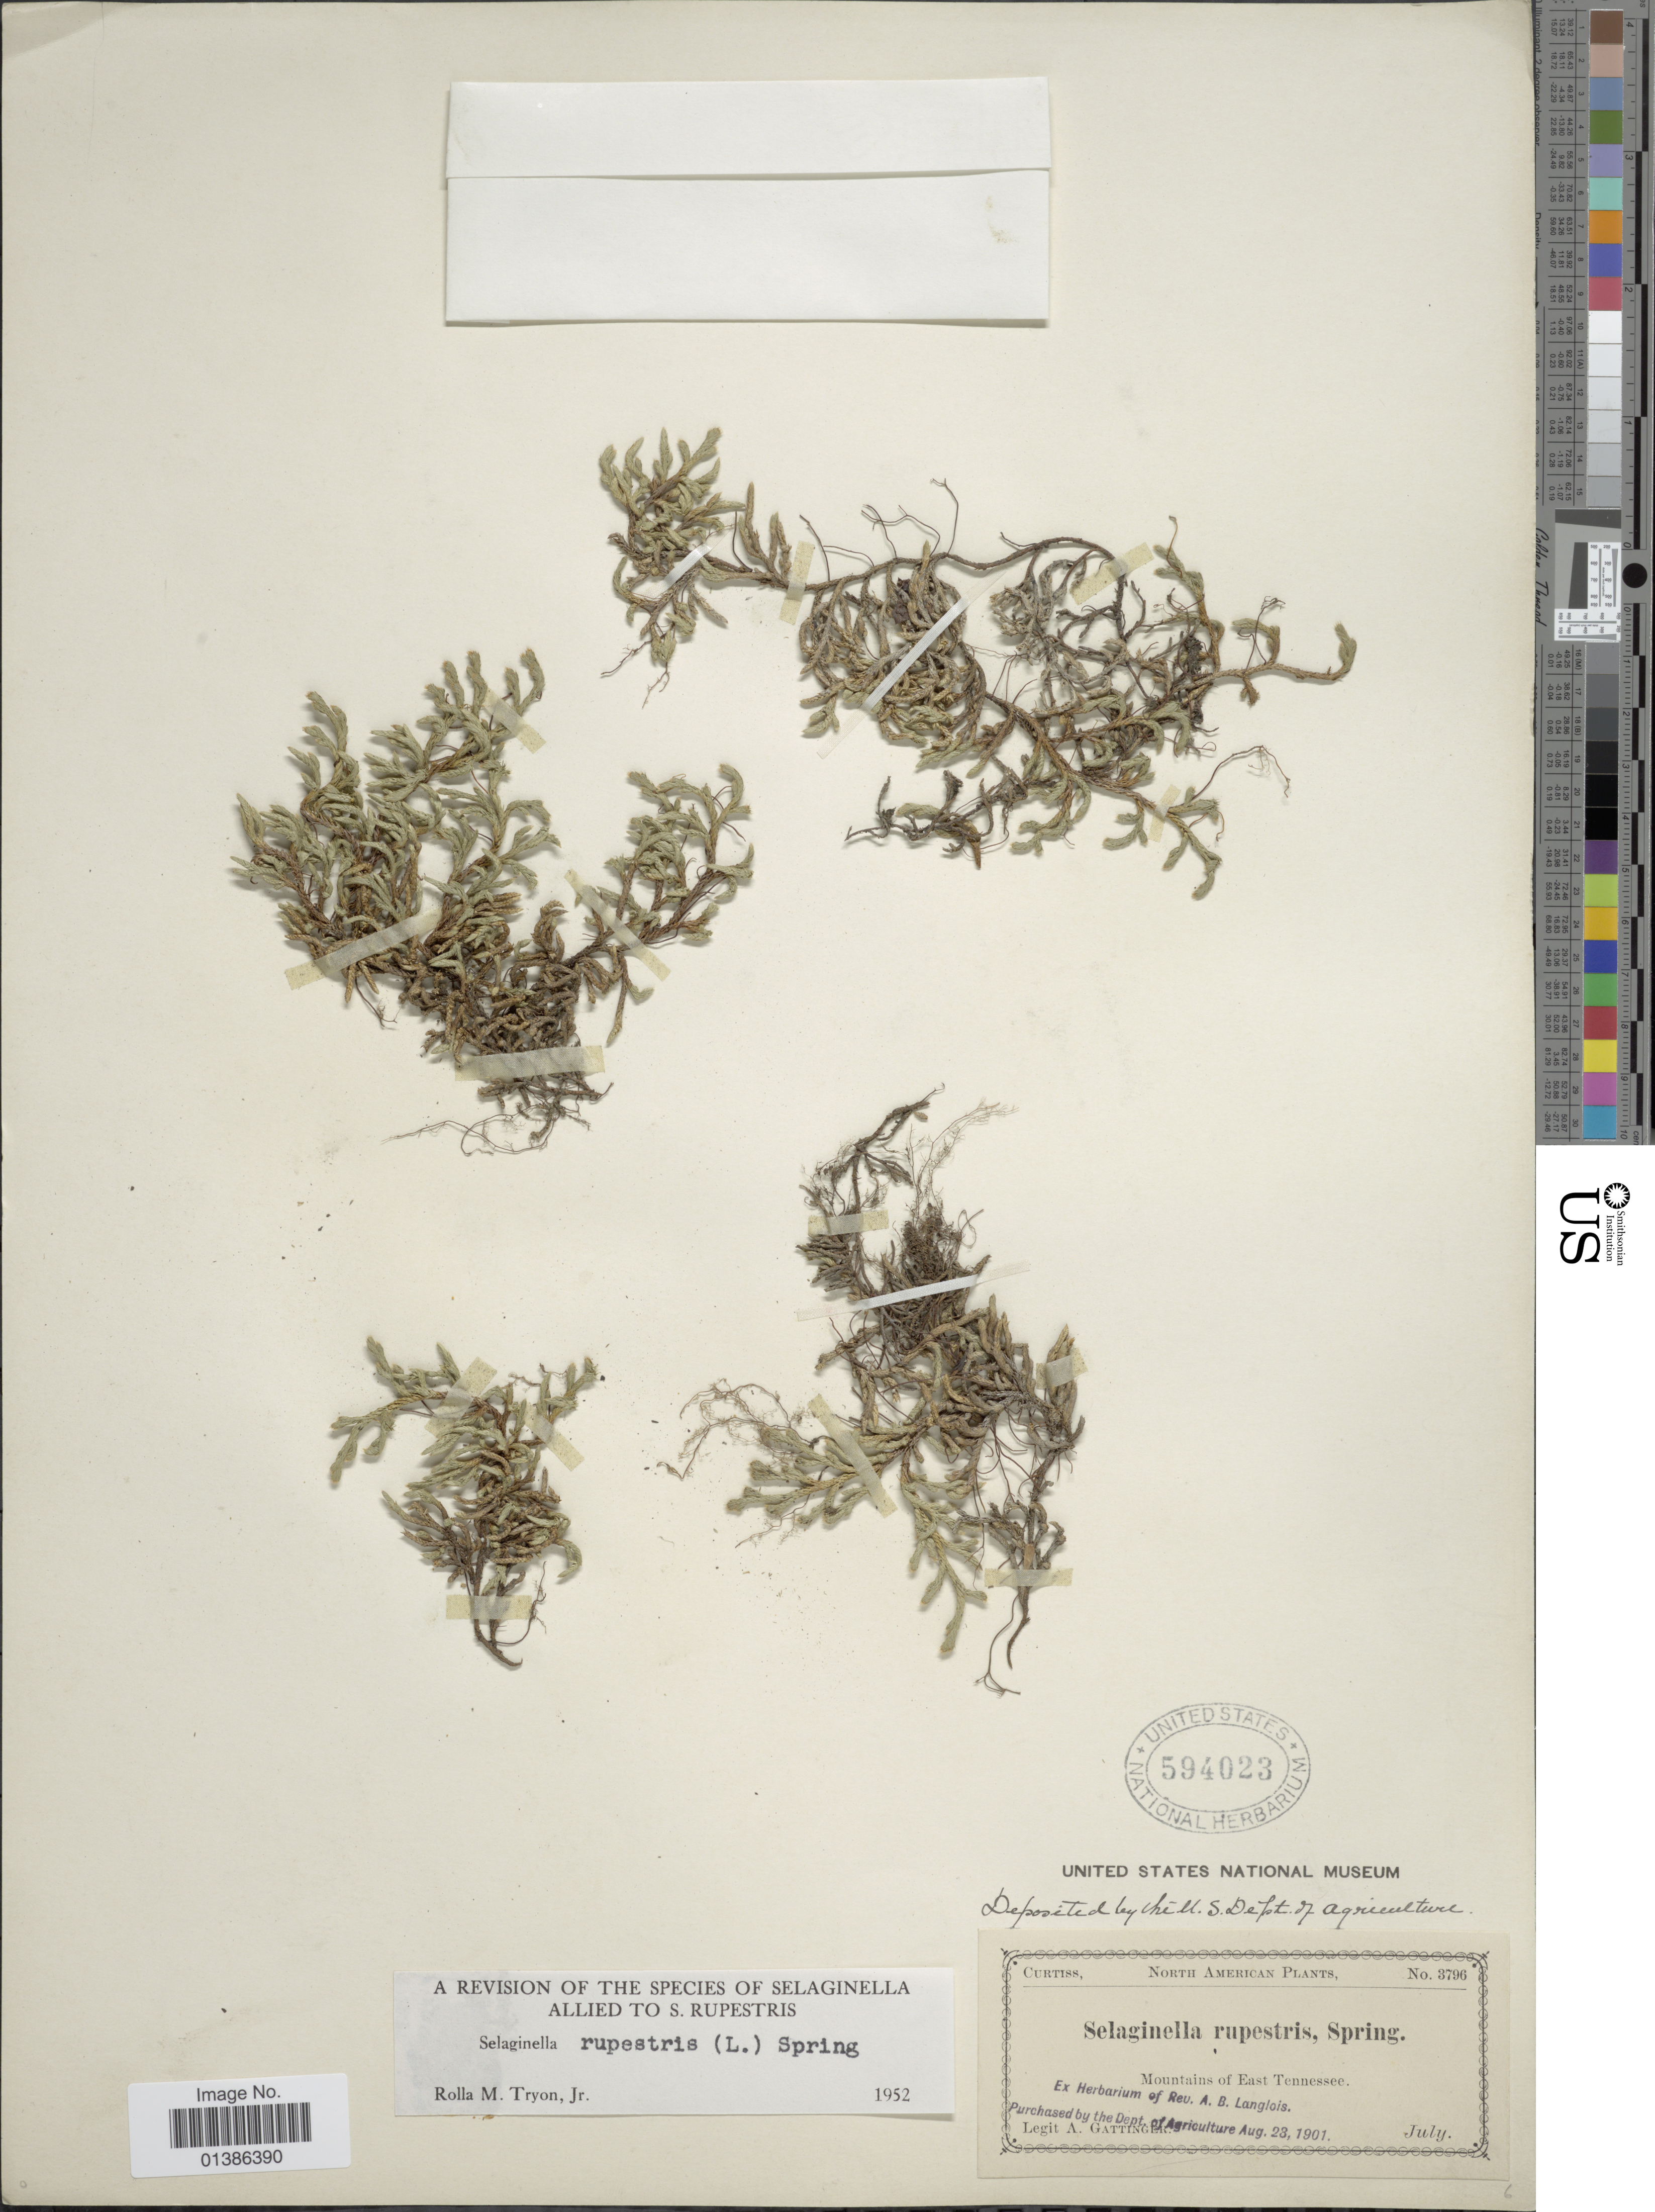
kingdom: Plantae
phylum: Tracheophyta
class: Lycopodiopsida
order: Selaginellales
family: Selaginellaceae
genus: Selaginella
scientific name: Selaginella rupestris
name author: (L.) Spring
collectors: A. Gattinger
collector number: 3796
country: United States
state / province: Tennessee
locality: Mountains of East Tennessee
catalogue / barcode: US 594023